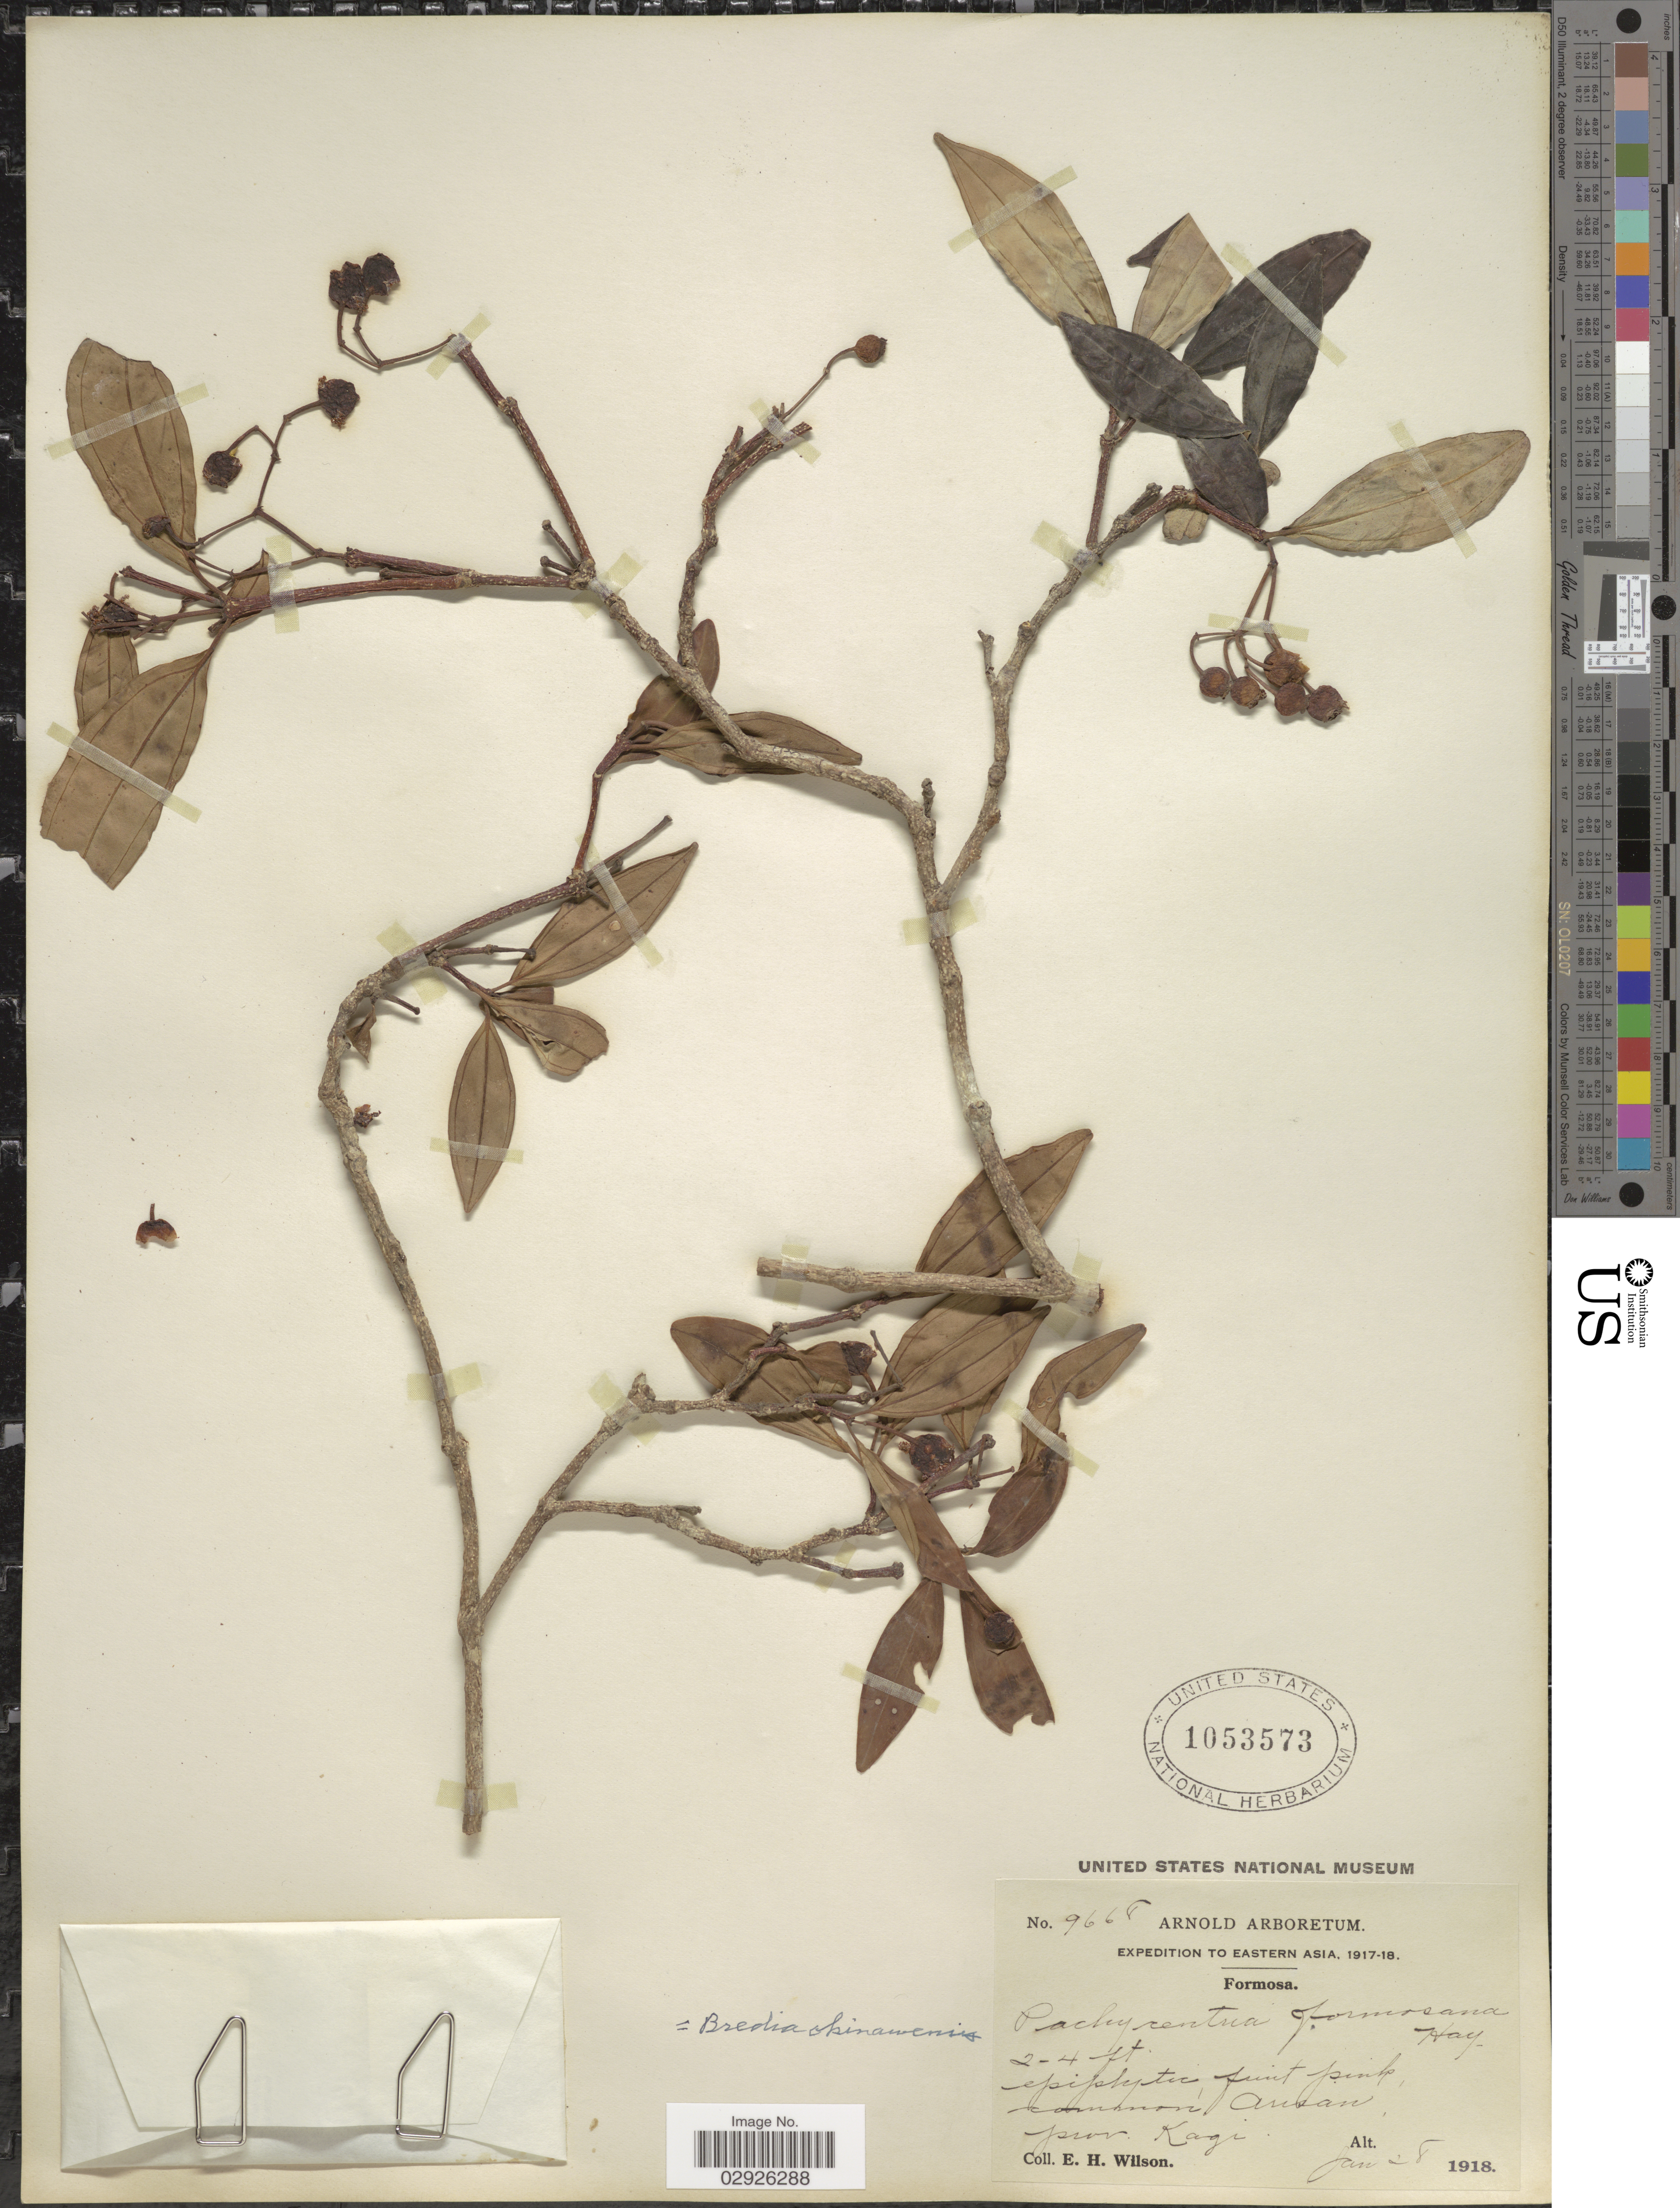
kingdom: Plantae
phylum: Tracheophyta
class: Magnoliopsida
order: Myrtales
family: Melastomataceae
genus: Tashiroea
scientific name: Tashiroea okinawensis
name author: Matsum.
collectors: E. Wilson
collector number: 9668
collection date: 1918-01-28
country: Taiwan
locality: Eastern Asia, Formosa. Ausan, Prov. Kagi.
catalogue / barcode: US 1053573